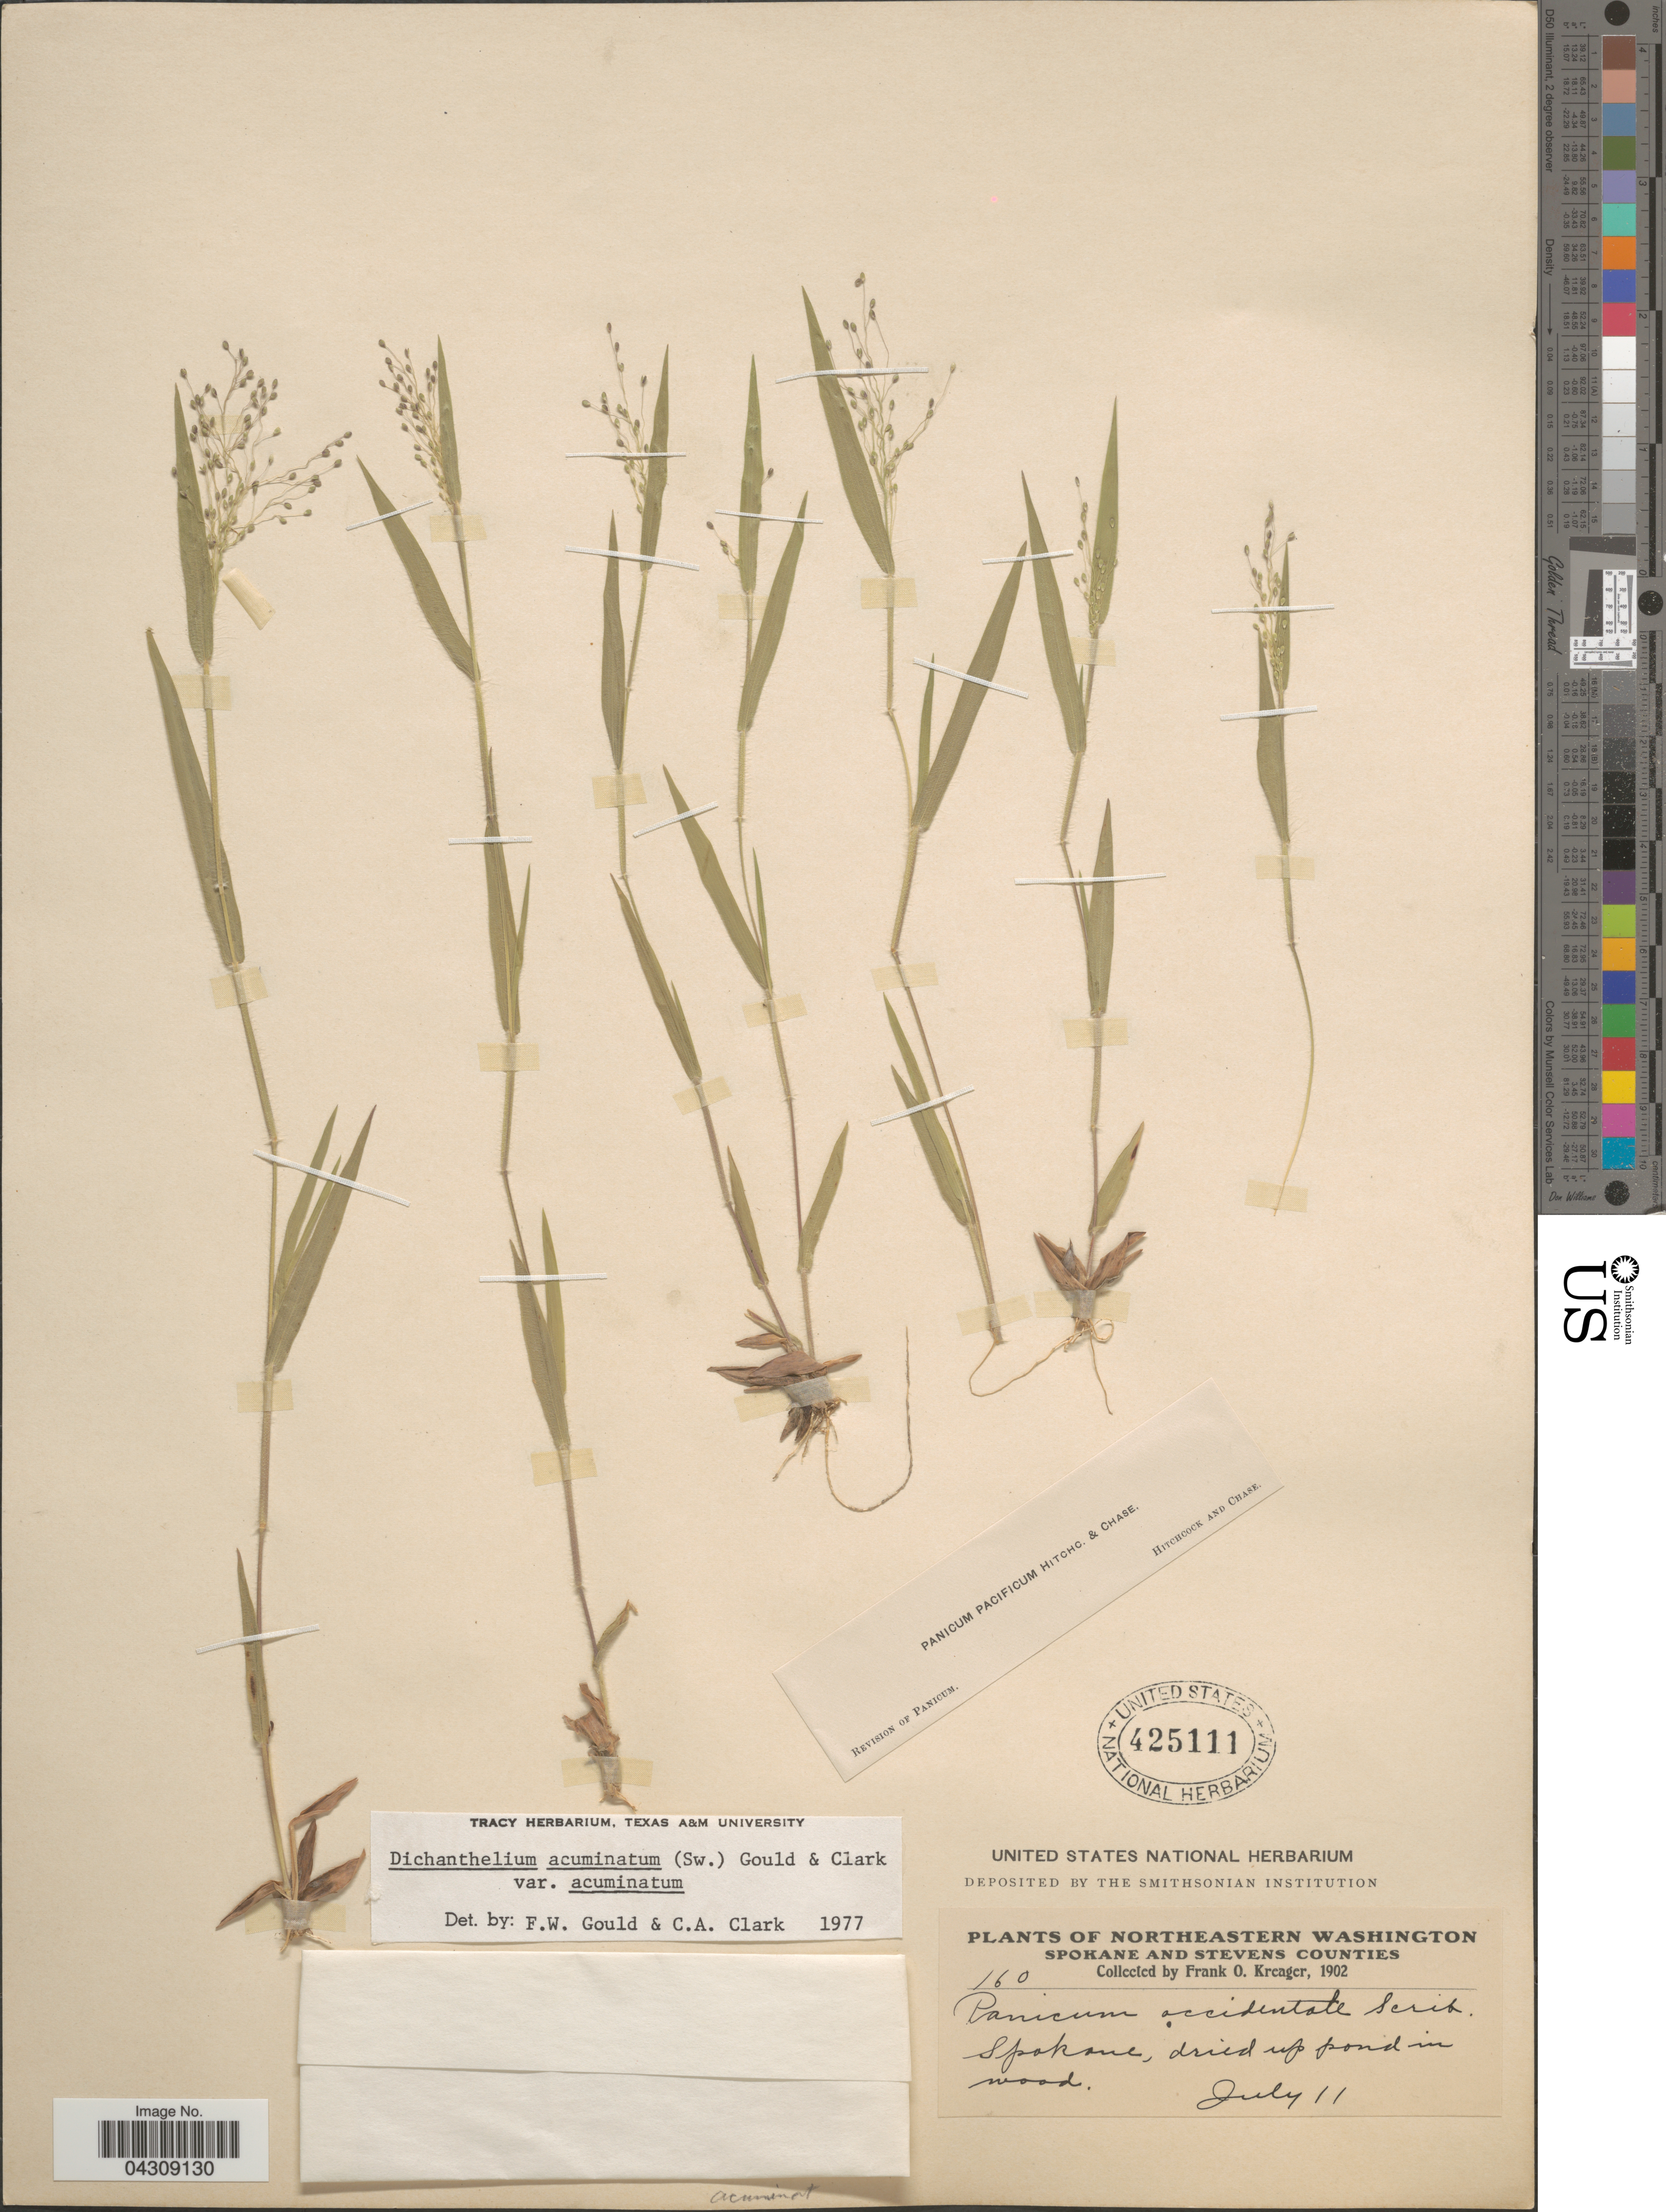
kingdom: Plantae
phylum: Tracheophyta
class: Liliopsida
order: Poales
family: Poaceae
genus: Dichanthelium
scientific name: Dichanthelium acuminatum var. acuminatum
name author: (Sw.) Gould & C.A. Clark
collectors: F. Kreager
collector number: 160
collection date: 1902-07-11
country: United States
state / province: Washington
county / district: Spokane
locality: Northeastern Washington. Spokane County. Spokane, dried up pond in wood.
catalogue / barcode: US 425111